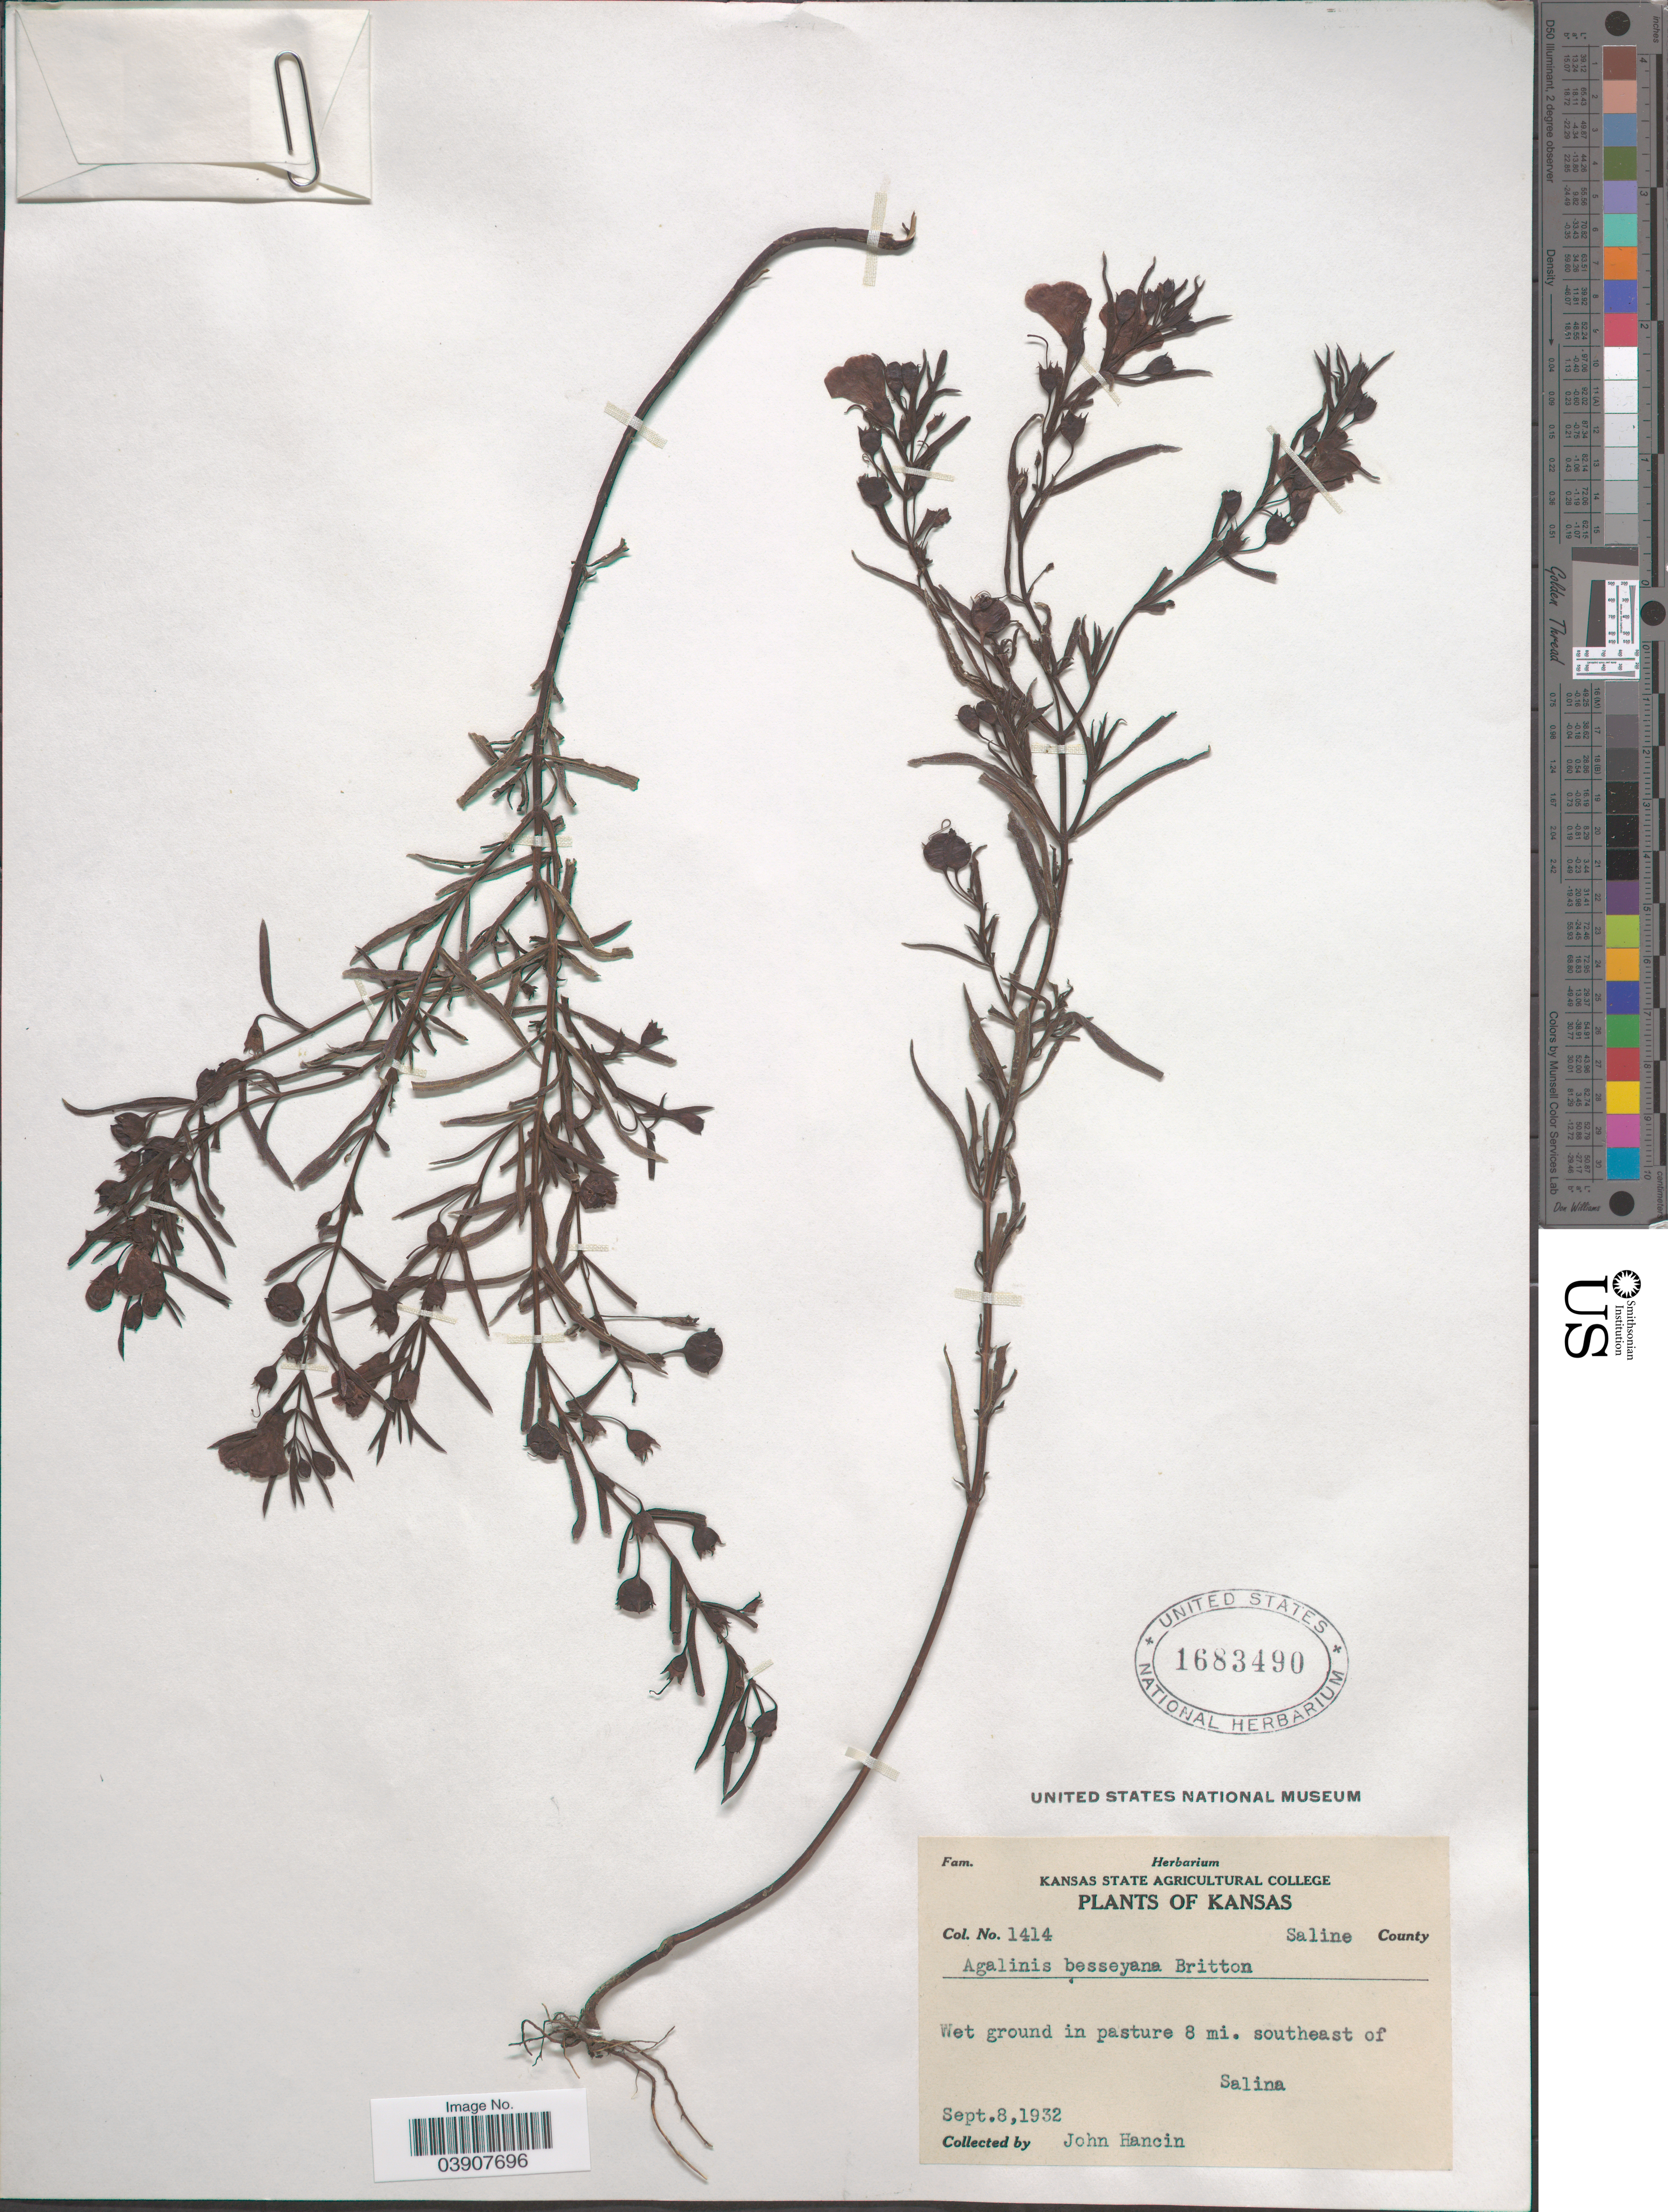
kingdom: Plantae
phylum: Tracheophyta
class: Magnoliopsida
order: Lamiales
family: Orobanchaceae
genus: Agalinis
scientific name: Agalinis besseyana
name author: (Britton) Britton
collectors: J. Hancin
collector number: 1414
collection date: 1932-09-08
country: United States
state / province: Kansas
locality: Saline County. Wet ground in pasture 8 mi. southeast of Salina.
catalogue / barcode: US 1683490